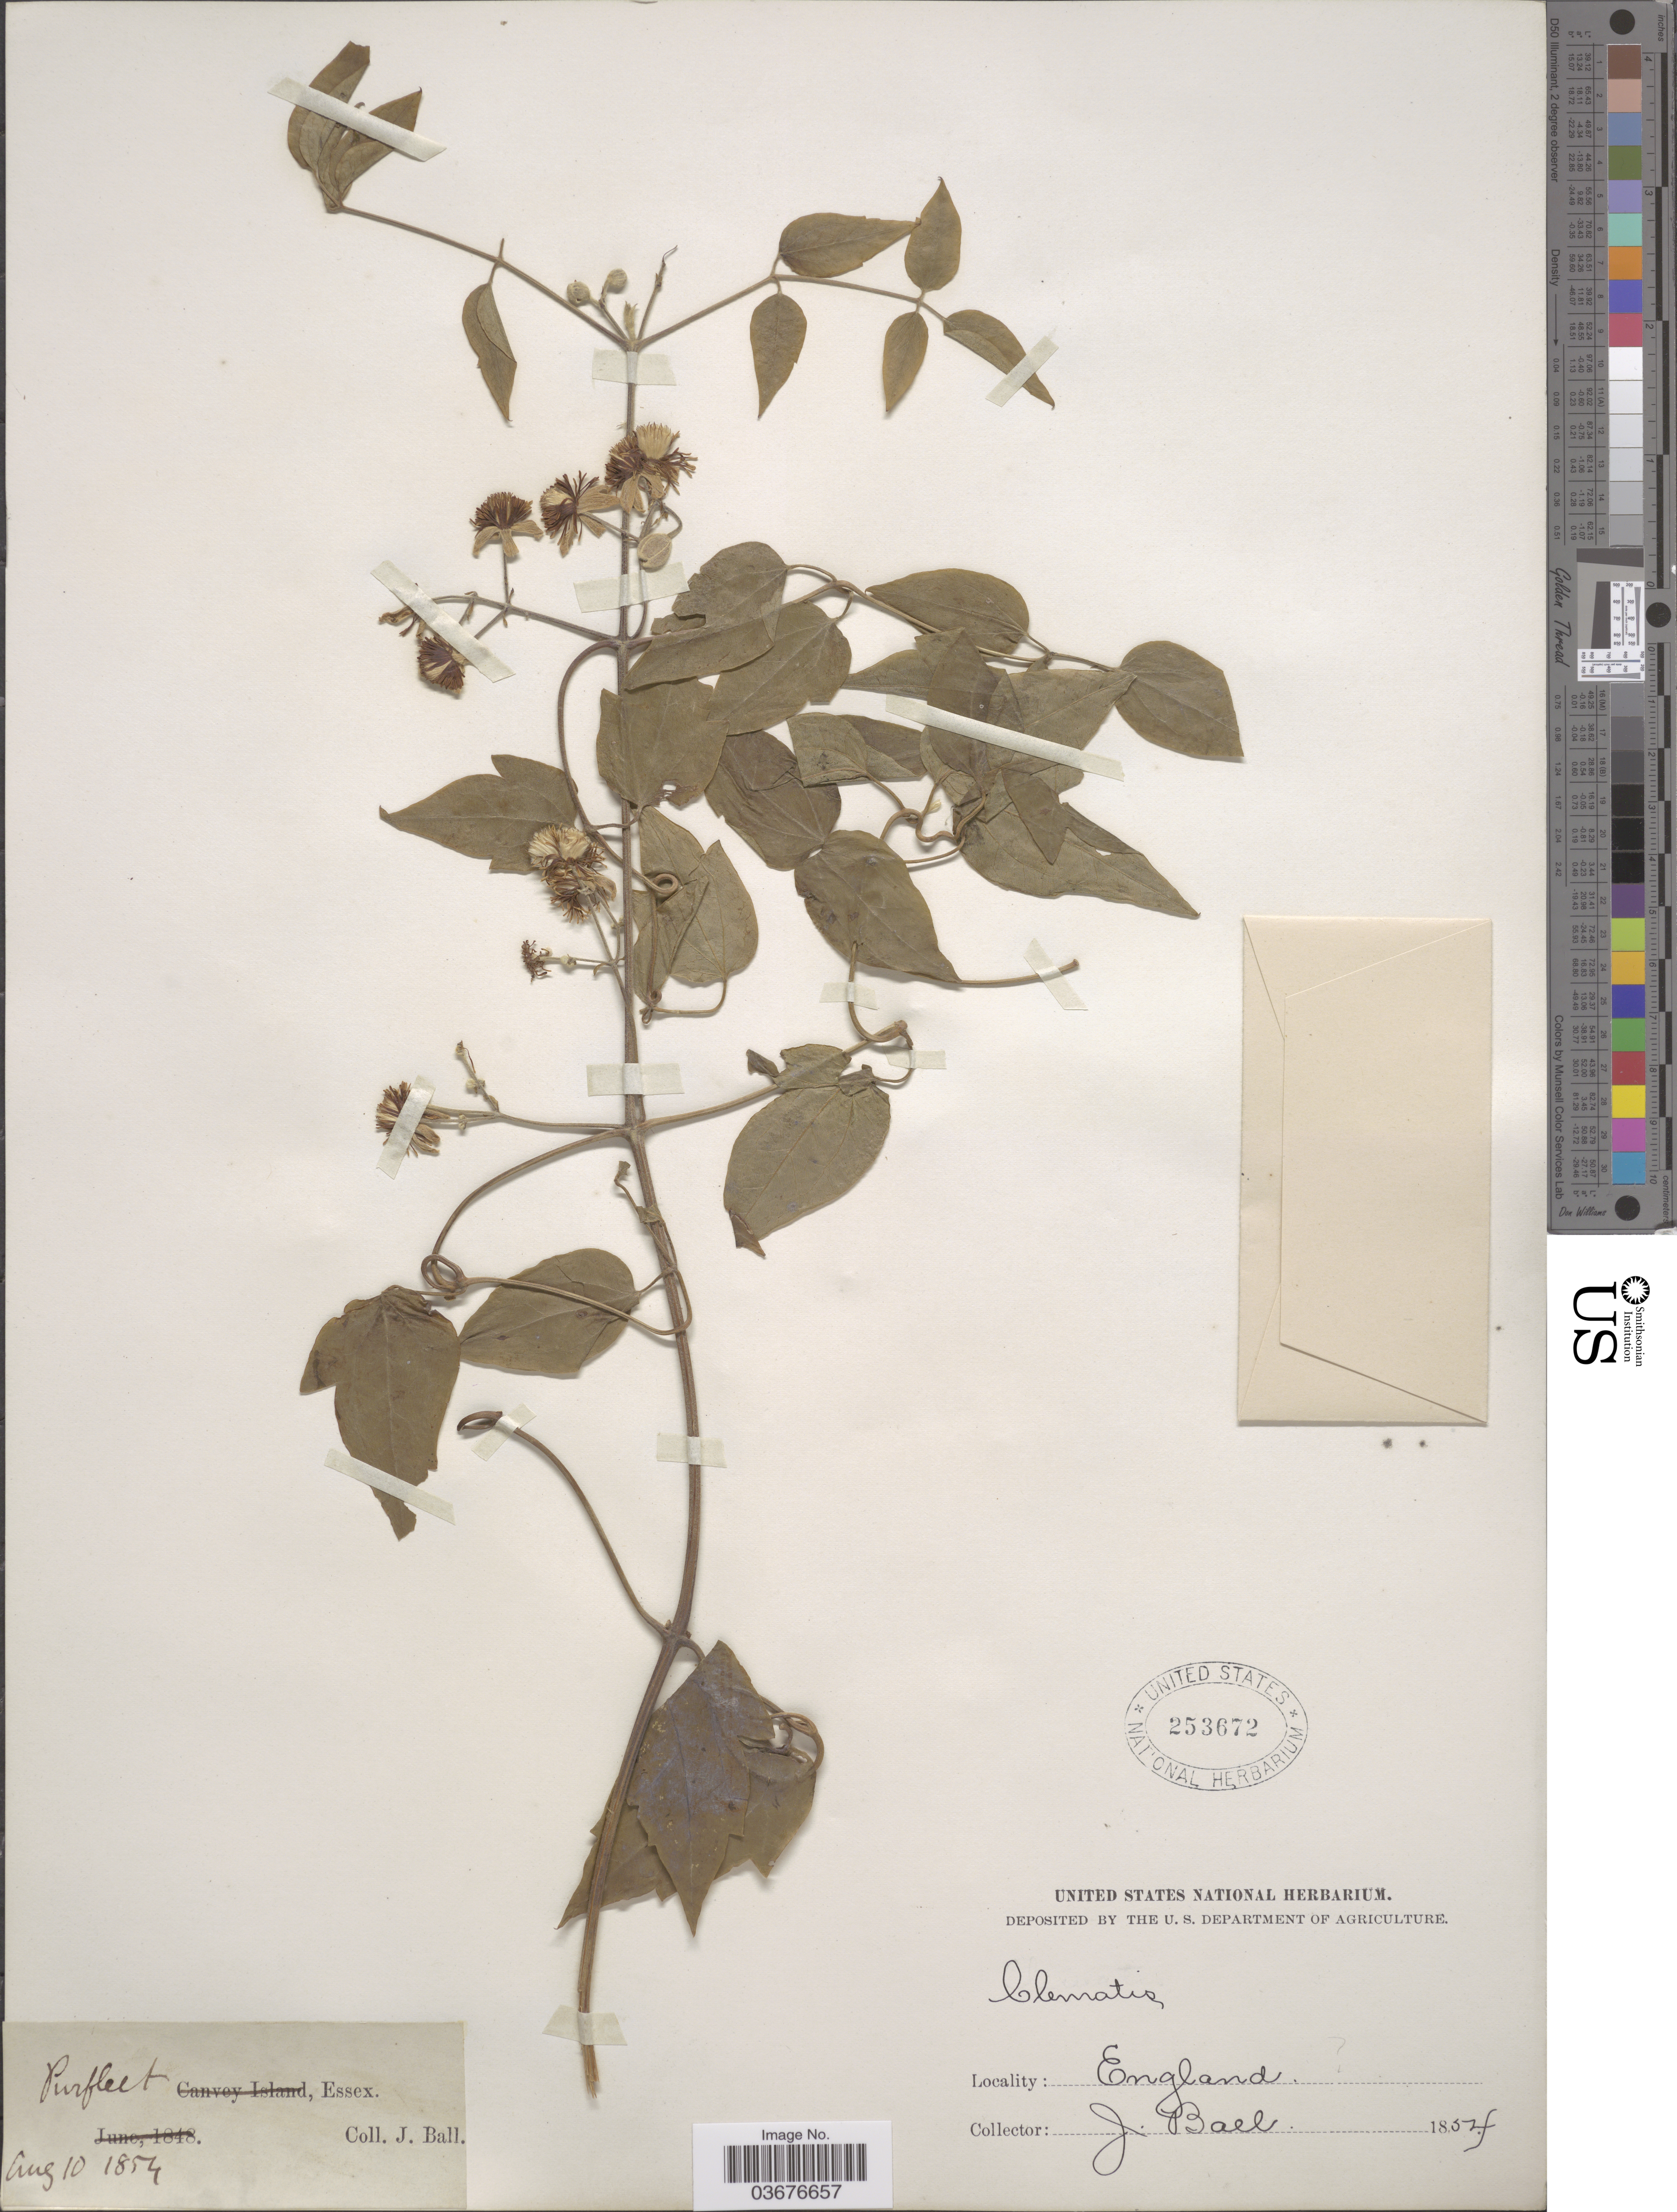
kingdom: Plantae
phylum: Tracheophyta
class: Magnoliopsida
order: Ranunculales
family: Ranunculaceae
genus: Clematis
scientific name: Clematis vitalba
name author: L.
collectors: J. Ball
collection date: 1854-08-10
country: United Kingdom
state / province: England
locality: Purfleet, Essex.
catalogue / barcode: US 253672